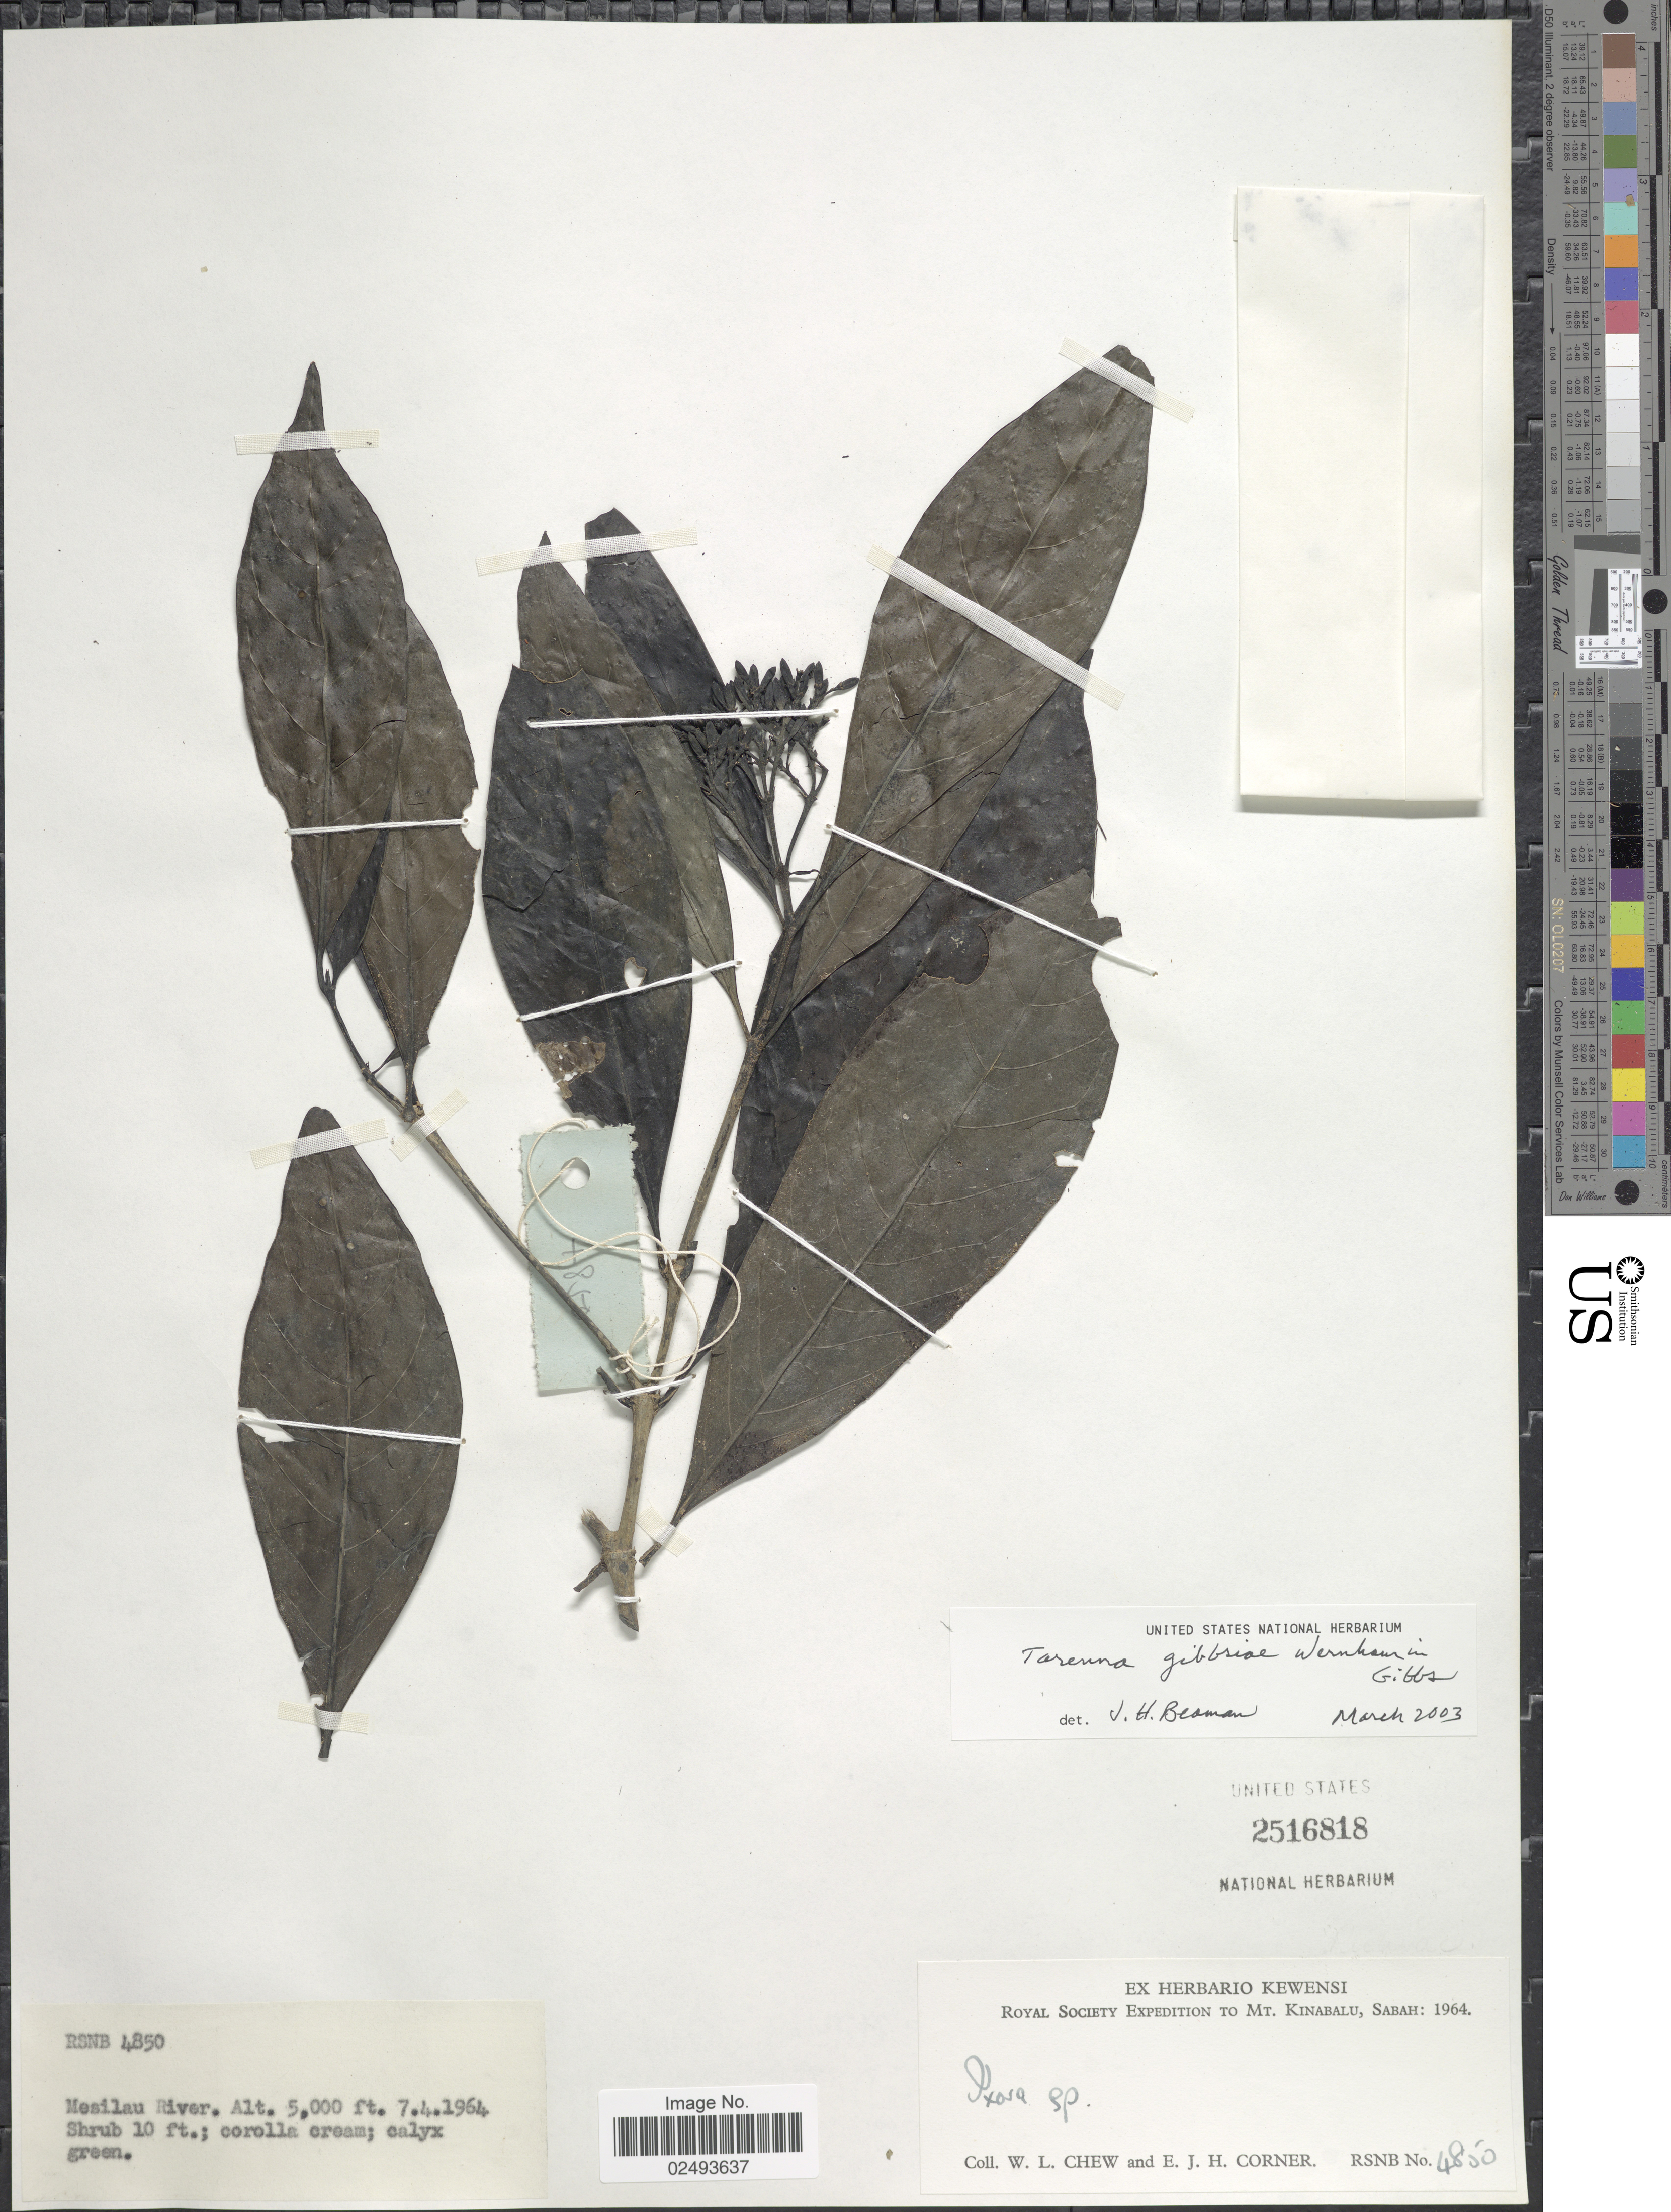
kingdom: Plantae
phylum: Tracheophyta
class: Magnoliopsida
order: Gentianales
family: Rubiaceae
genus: Tarenna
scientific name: Tarenna gibbsiae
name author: Wernham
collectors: W. Chew & E. Corner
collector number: RSNB 4850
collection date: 1964-04-07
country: Malaysia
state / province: Sabah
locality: Mt. Kinabalu, Sabah, Mesilau River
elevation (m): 1524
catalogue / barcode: US 2516818